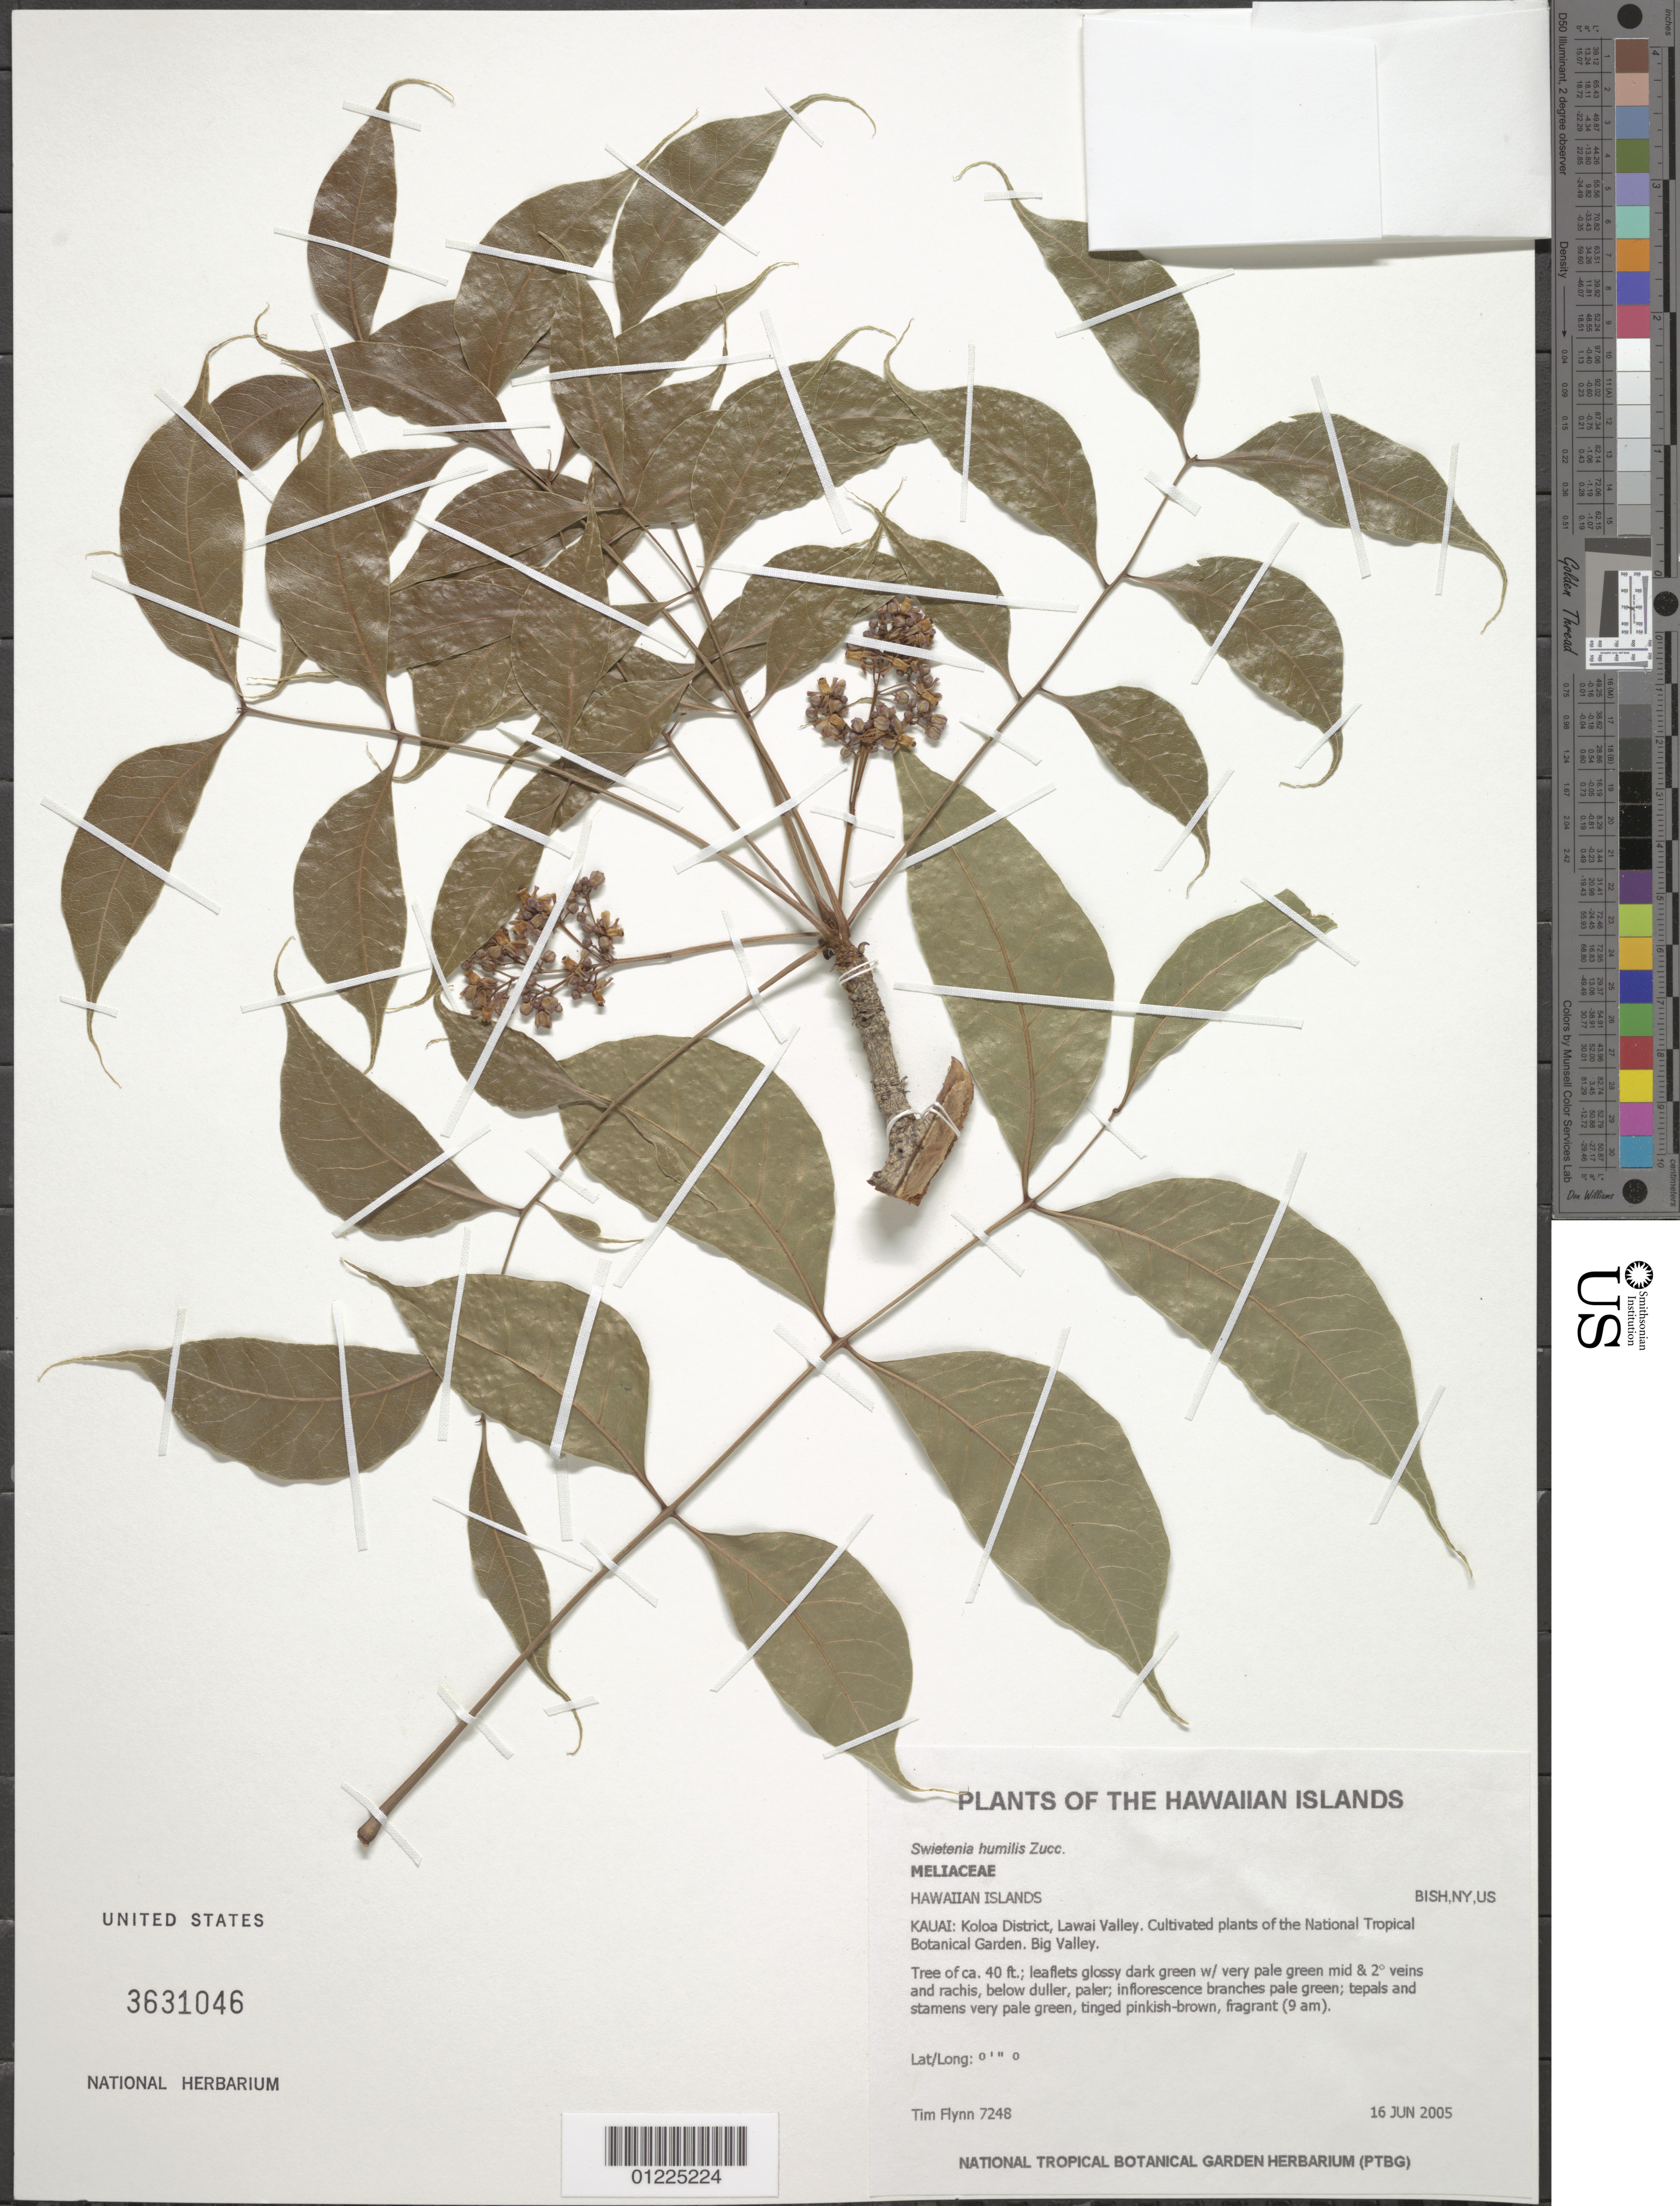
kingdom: Plantae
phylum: Tracheophyta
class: Magnoliopsida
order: Sapindales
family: Meliaceae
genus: Swietenia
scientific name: Swietenia humilis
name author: Zucc.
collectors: T. W. Flynn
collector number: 7248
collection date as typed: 16 Jun 2005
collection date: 2005-06-16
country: United States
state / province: Hawaii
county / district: Kauai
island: Kaua'i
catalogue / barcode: US 3631046